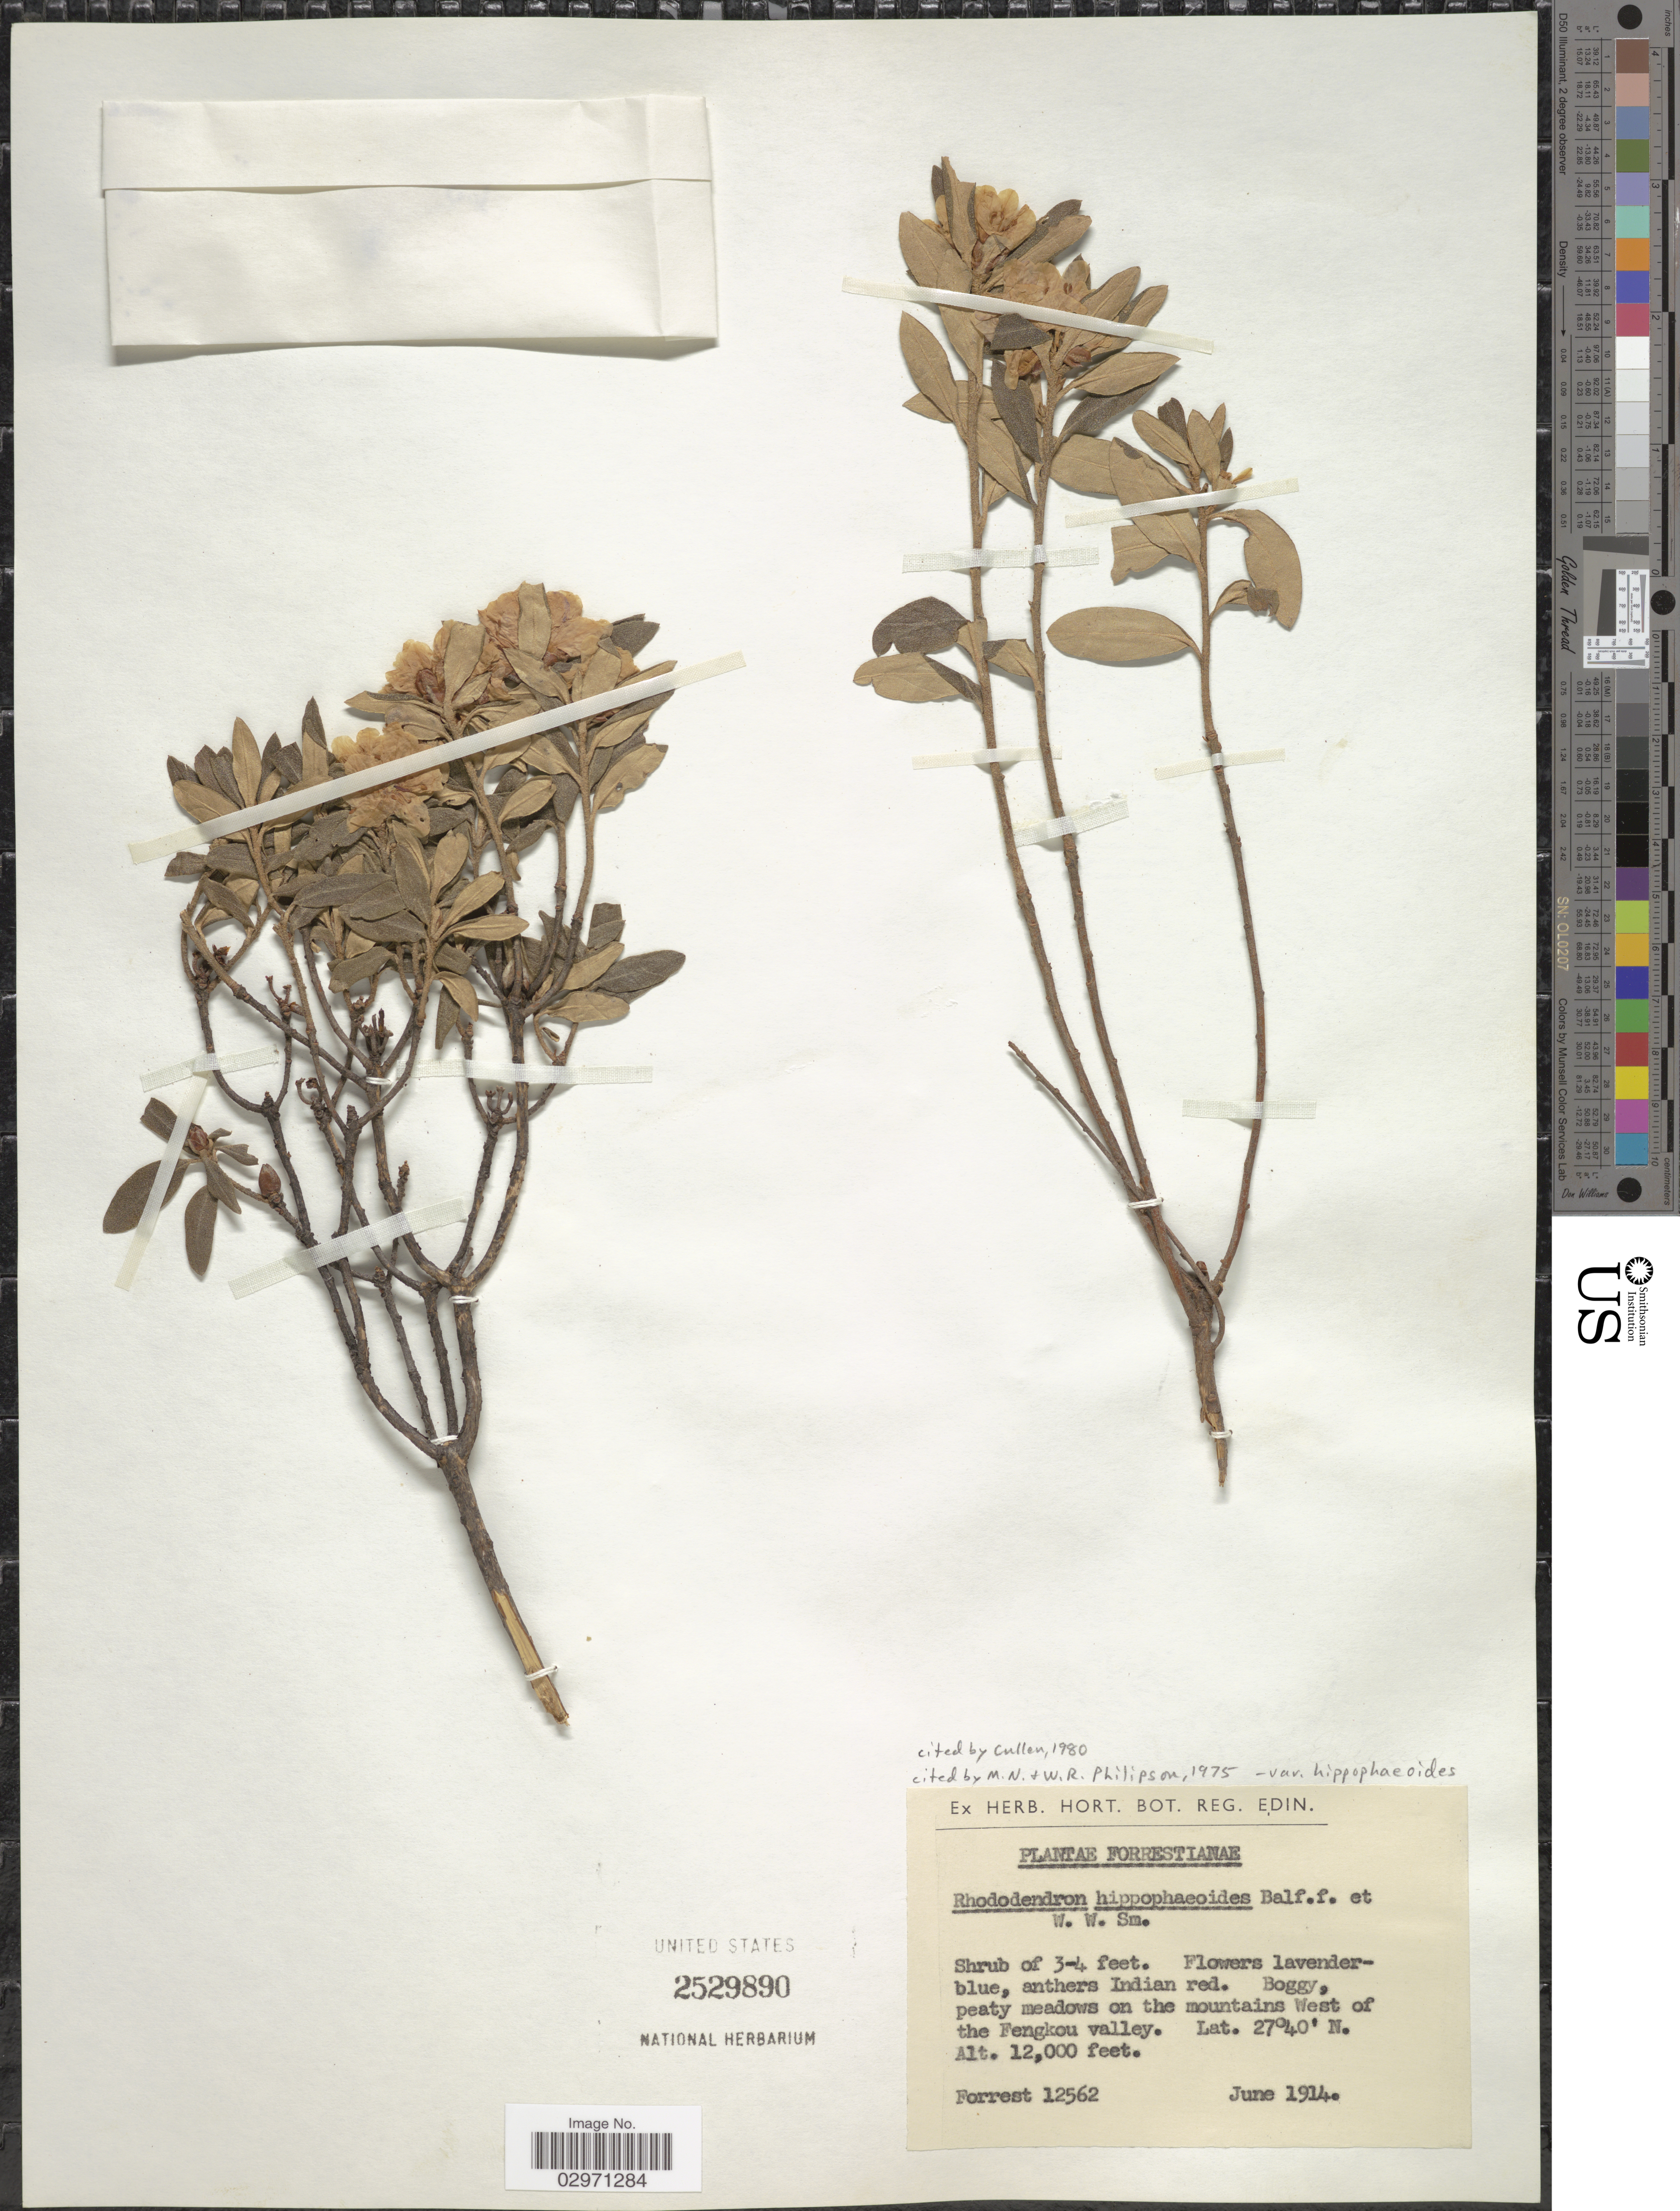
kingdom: Plantae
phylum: Tracheophyta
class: Magnoliopsida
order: Ericales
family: Ericaceae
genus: Rhododendron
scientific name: Rhododendron hippophaeoides var. hippophaeoides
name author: Balf. f. & W.W. Sm.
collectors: -. Forrest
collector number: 12562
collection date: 1914-06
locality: Boggy, peaty meadows on the mountains West of the Fengkou valley.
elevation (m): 3658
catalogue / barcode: US 2529890